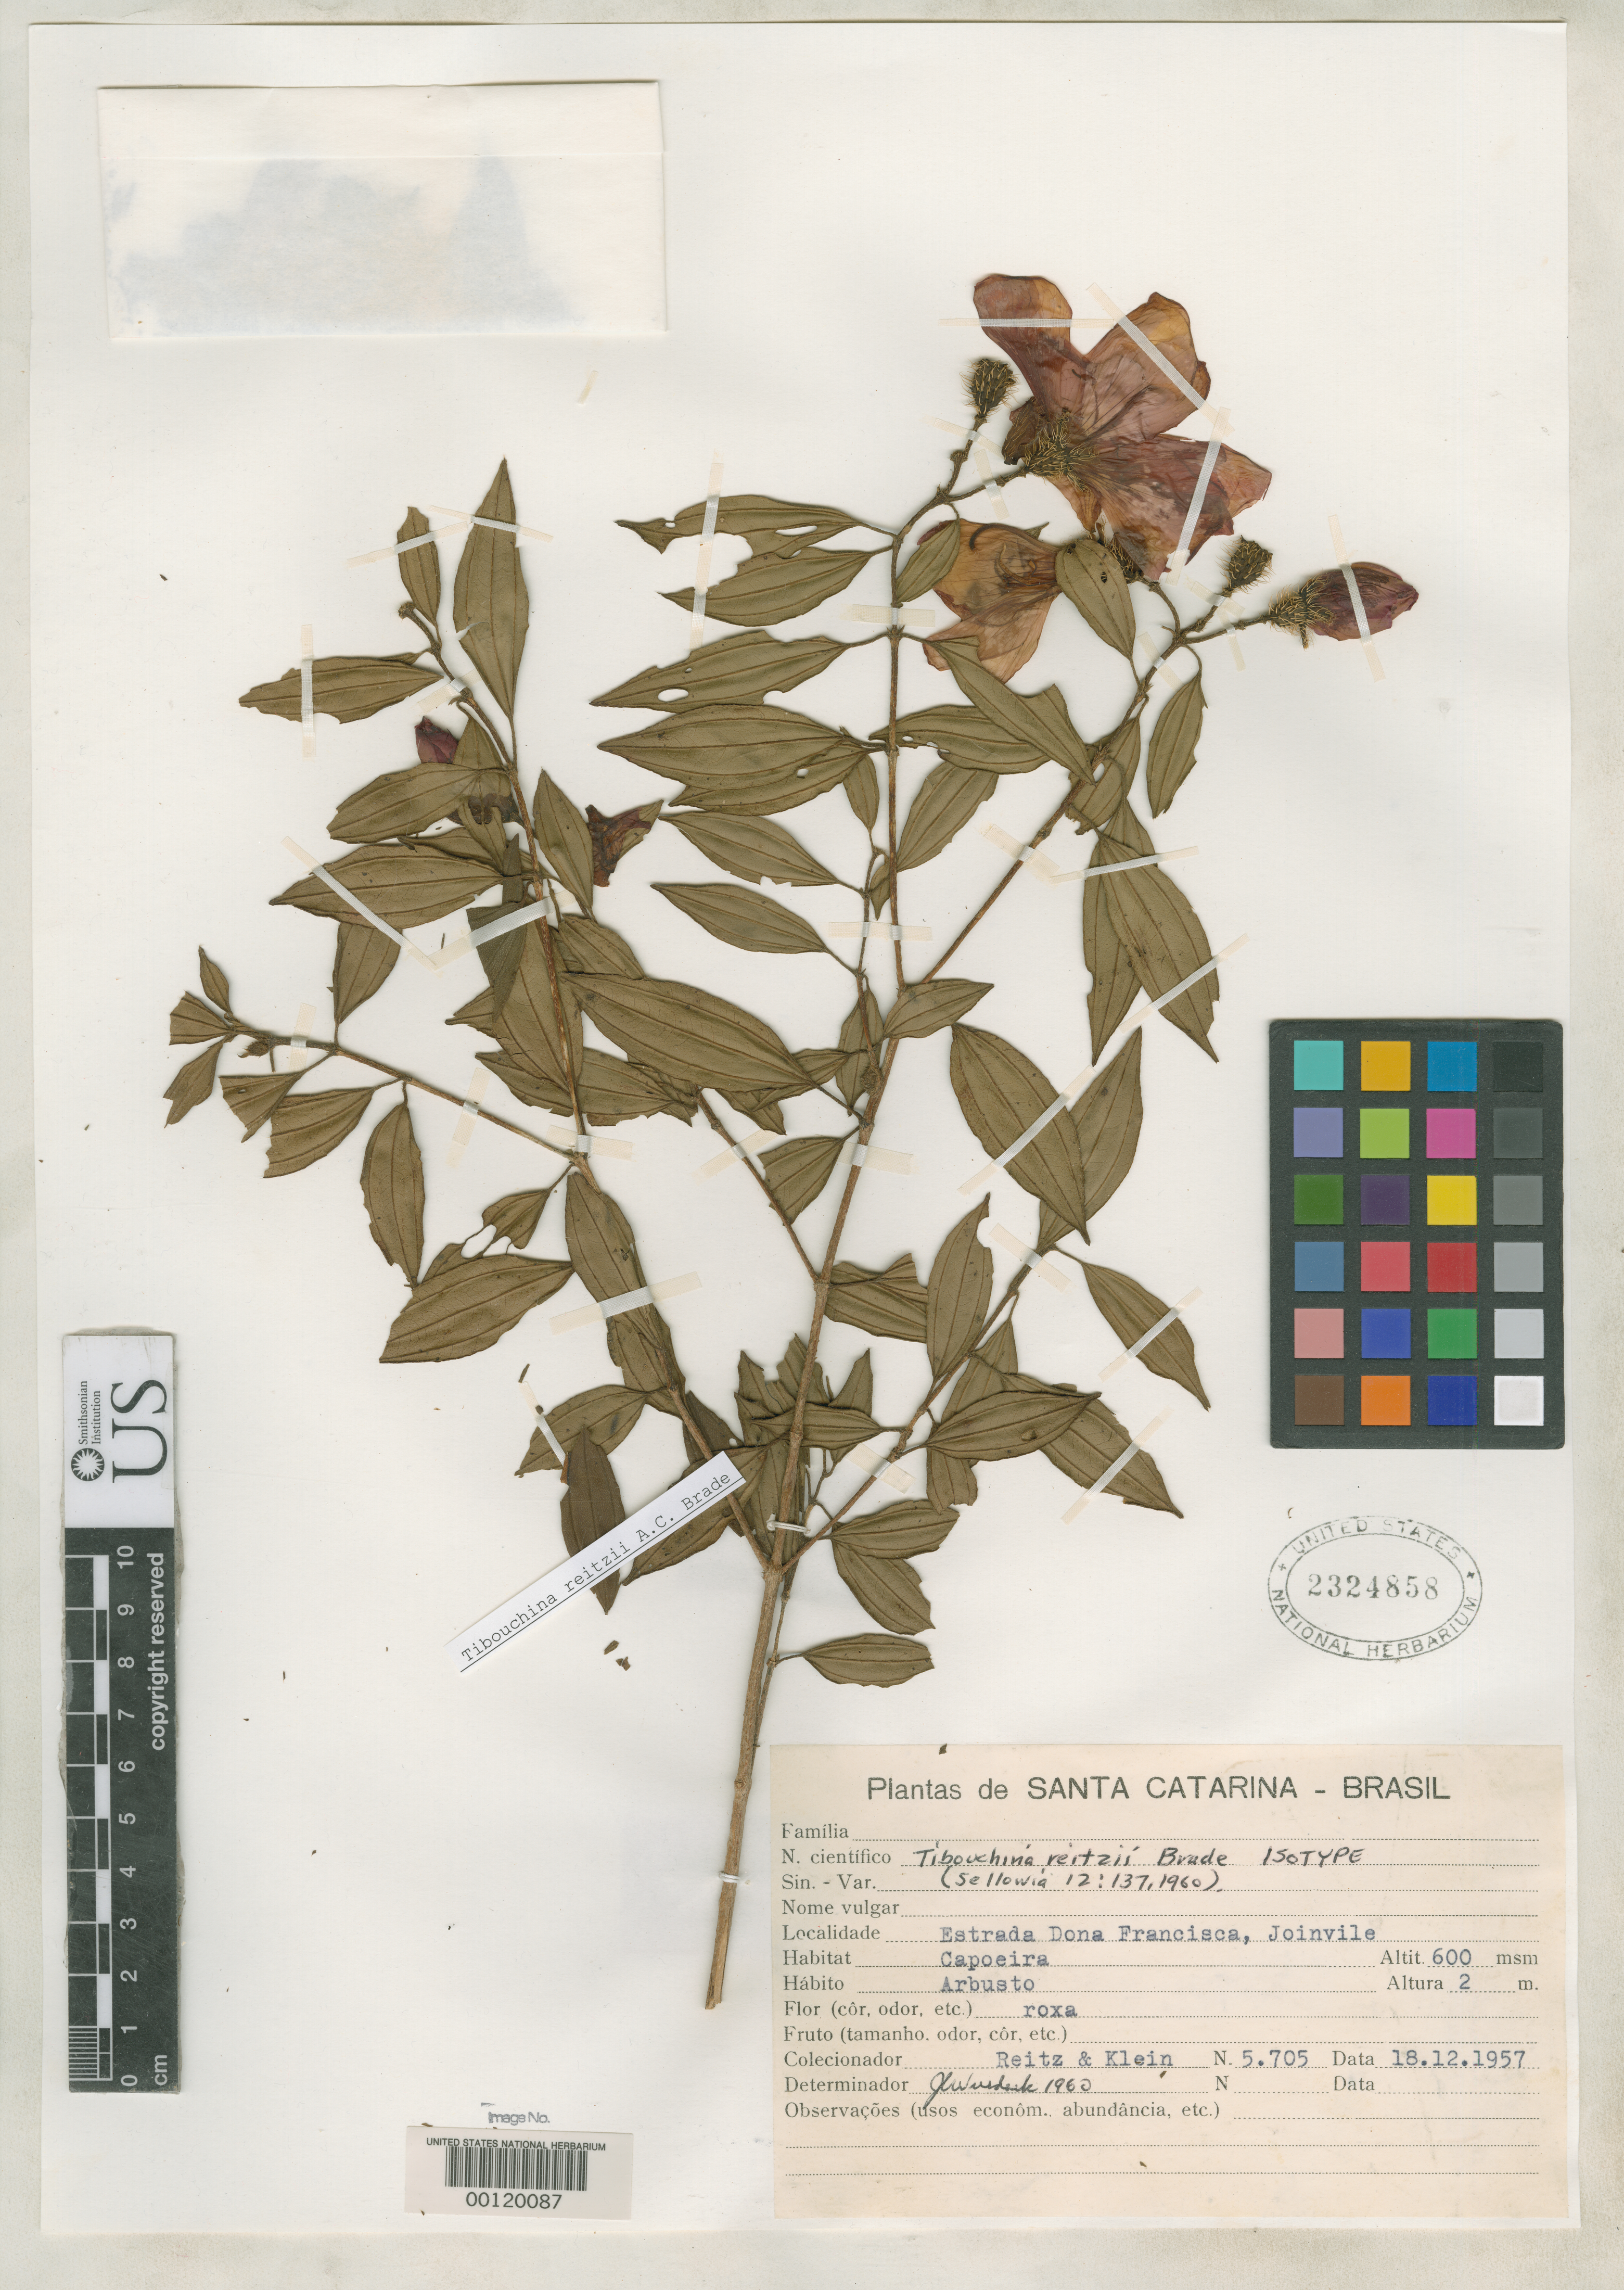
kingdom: Plantae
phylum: Tracheophyta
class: Magnoliopsida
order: Myrtales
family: Melastomataceae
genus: Tibouchina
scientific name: Tibouchina reitzii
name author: Brade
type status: Isotype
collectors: R. Reitz & R. M. Klein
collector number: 5705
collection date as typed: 18 Dec 1957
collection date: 1957-12-18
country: Brazil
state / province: Santa Catarina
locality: Joinville, estrada Dona Francisca, Capoeira.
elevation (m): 600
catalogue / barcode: US 2324858